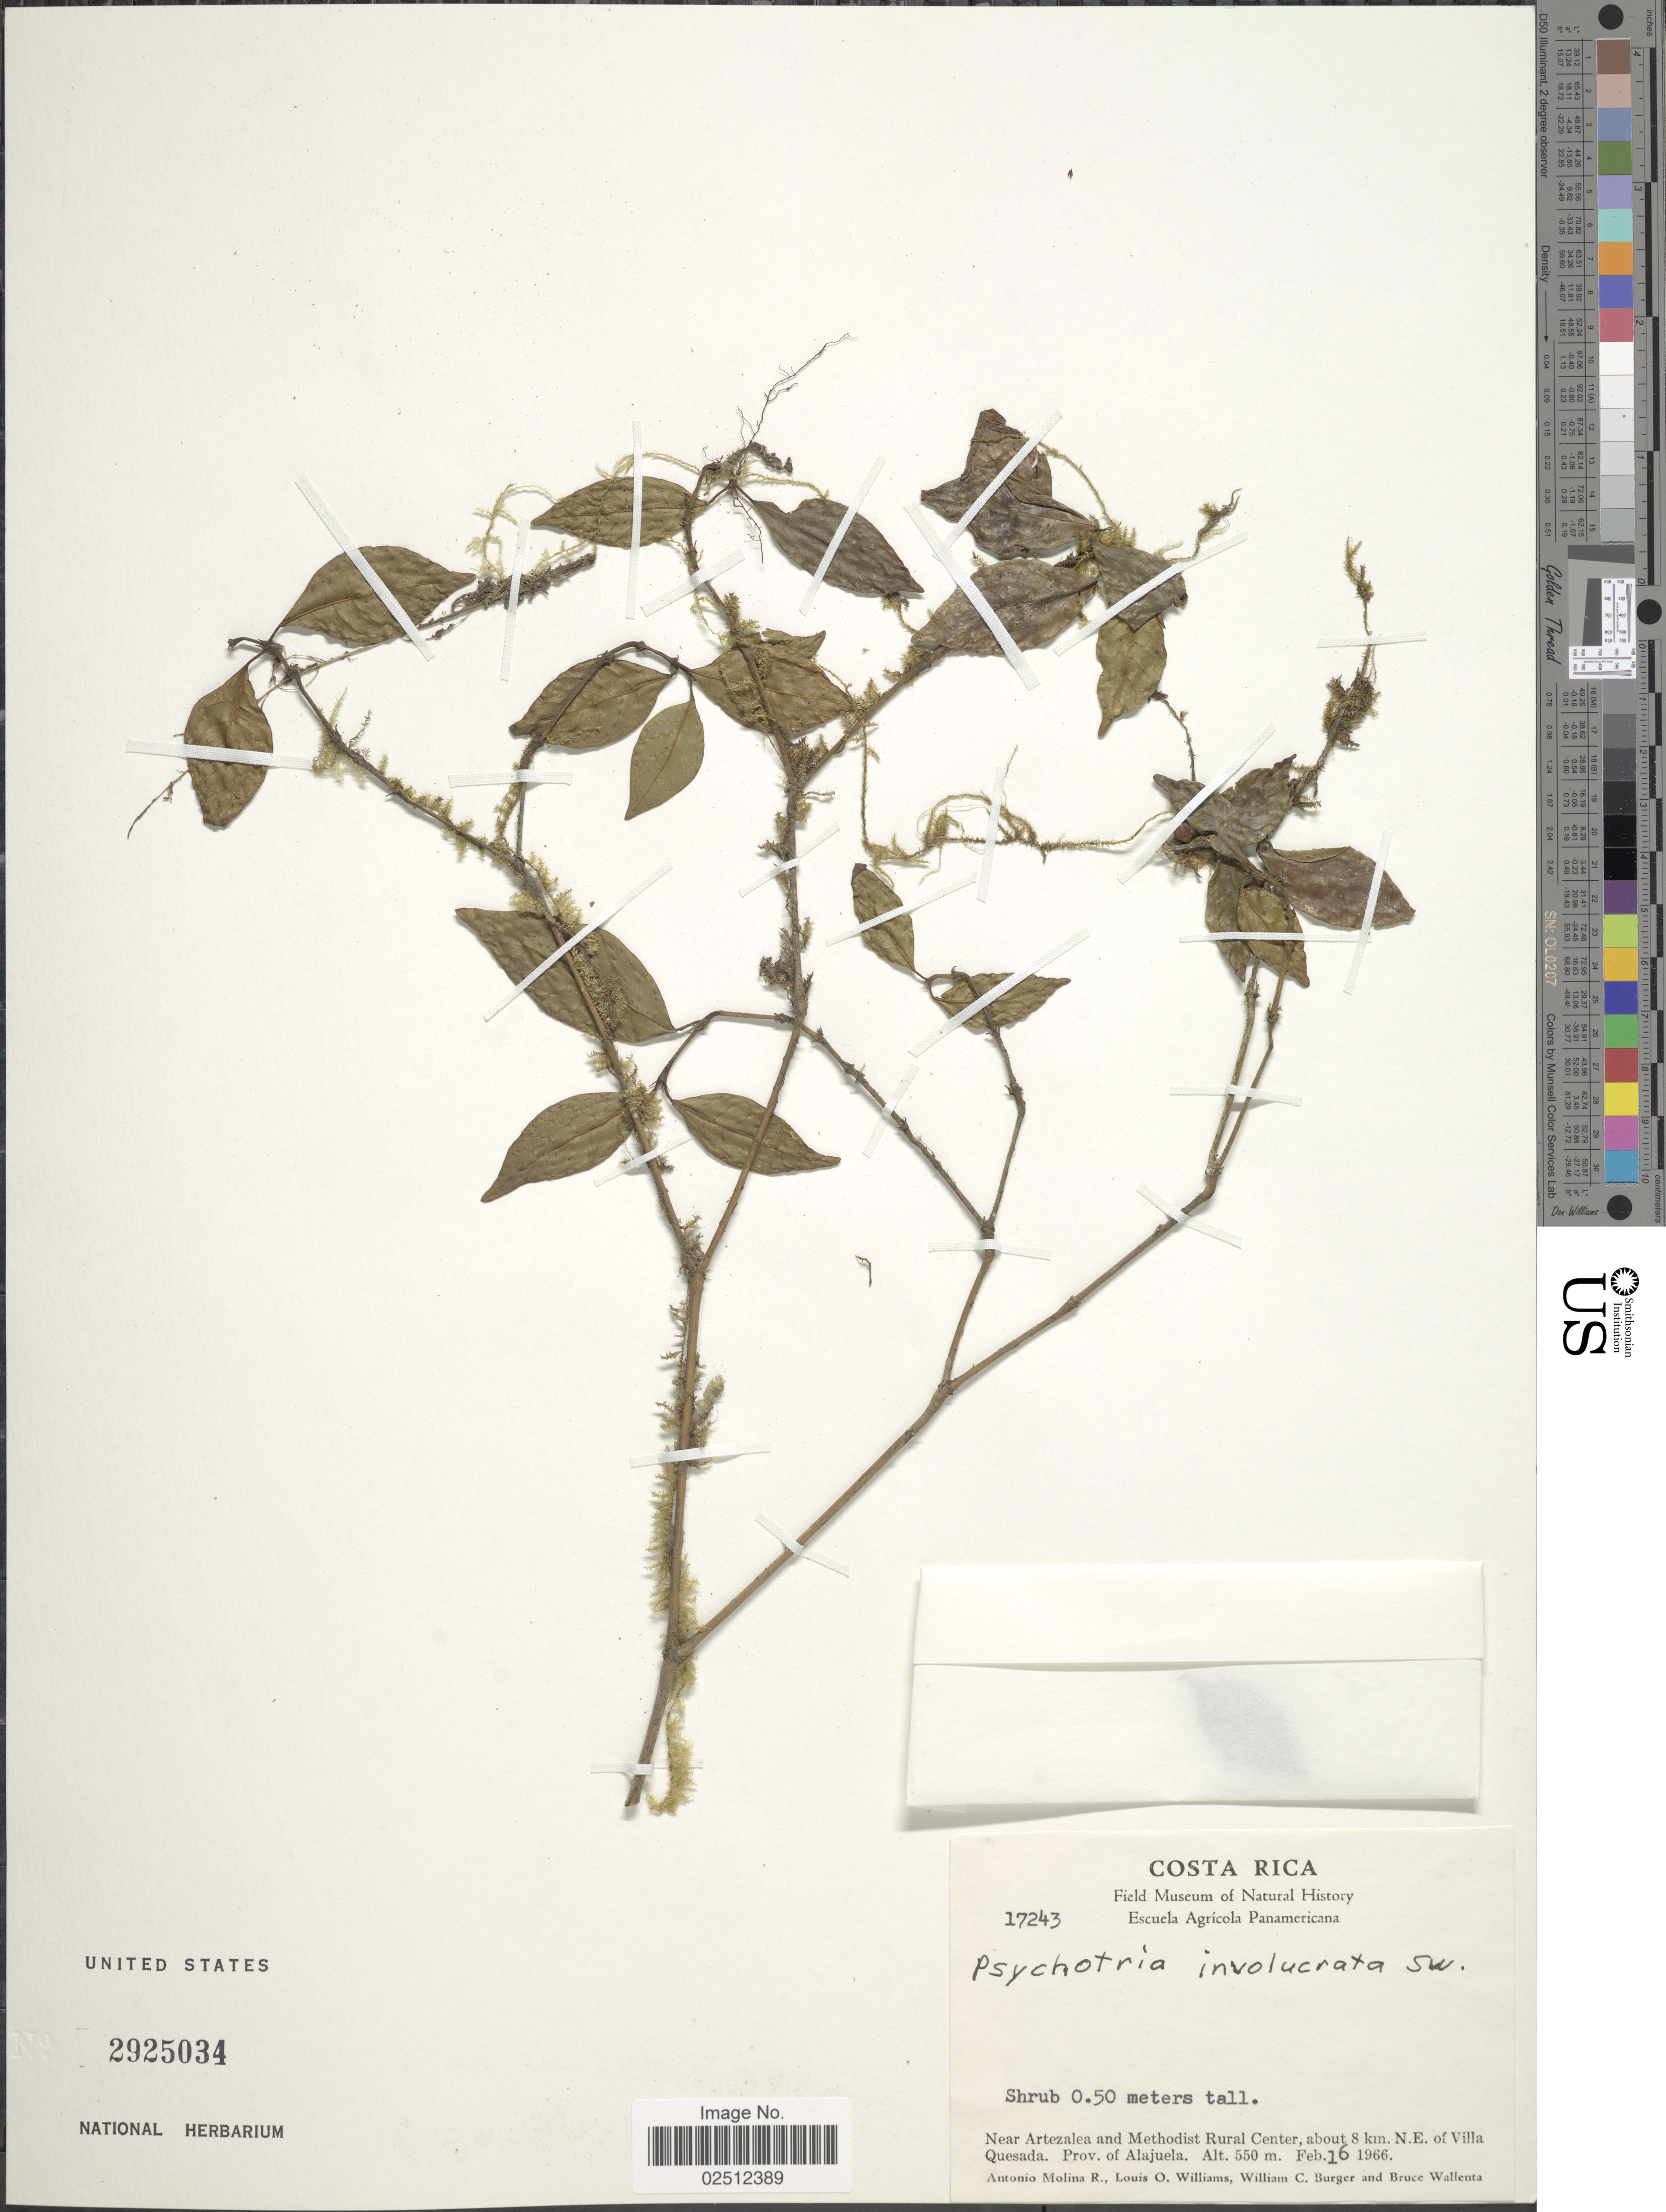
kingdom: Plantae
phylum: Tracheophyta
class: Magnoliopsida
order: Gentianales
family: Rubiaceae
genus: Psychotria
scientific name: Psychotria involucrata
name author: Sw.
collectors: A. Molina R., W. Burger, A. Jiménez & B. Wallenta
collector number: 17243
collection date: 1966-02-16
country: Costa Rica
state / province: Alajuela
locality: Near Artezalea and Methodist Rural Center, about 8 km.N.E. of Villa Quesada, Prov. of Alajuela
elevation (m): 550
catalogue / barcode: US 2925034